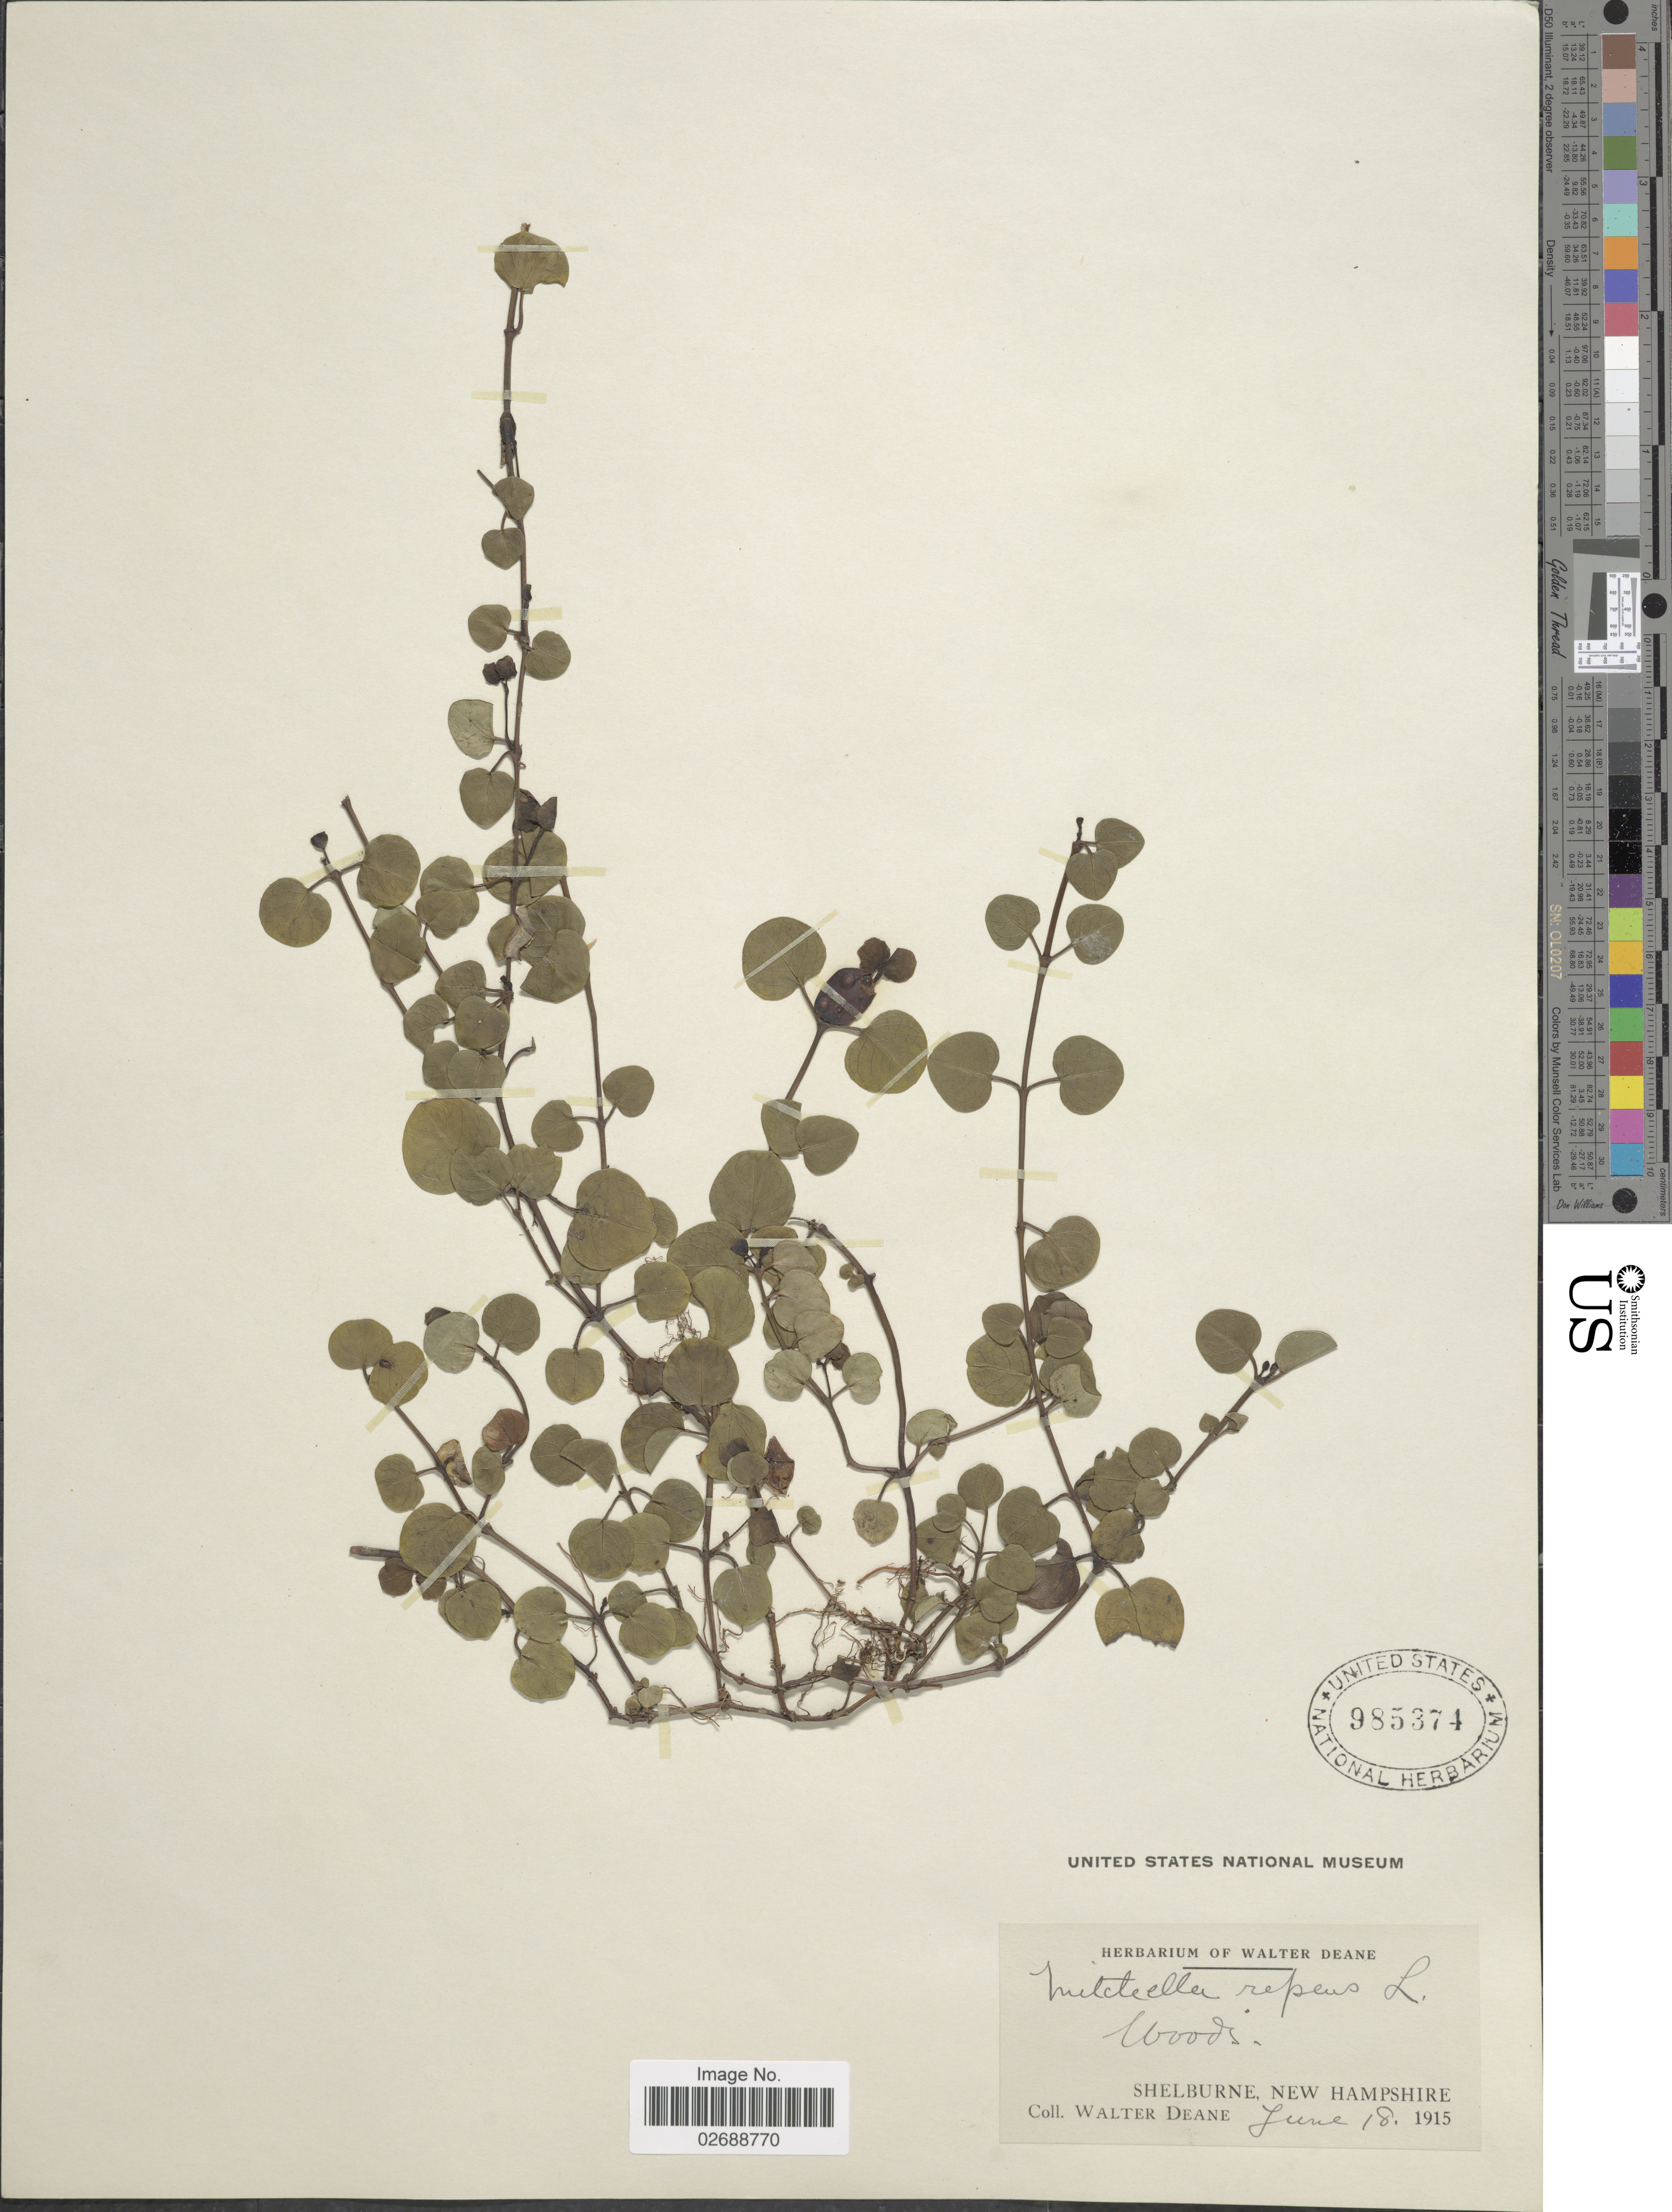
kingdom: Plantae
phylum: Tracheophyta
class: Magnoliopsida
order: Gentianales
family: Rubiaceae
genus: Mitchella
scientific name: Mitchella repens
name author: L.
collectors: W. Deane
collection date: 1915-06-18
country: United States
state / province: New Hampshire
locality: Shelburne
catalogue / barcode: US 985374